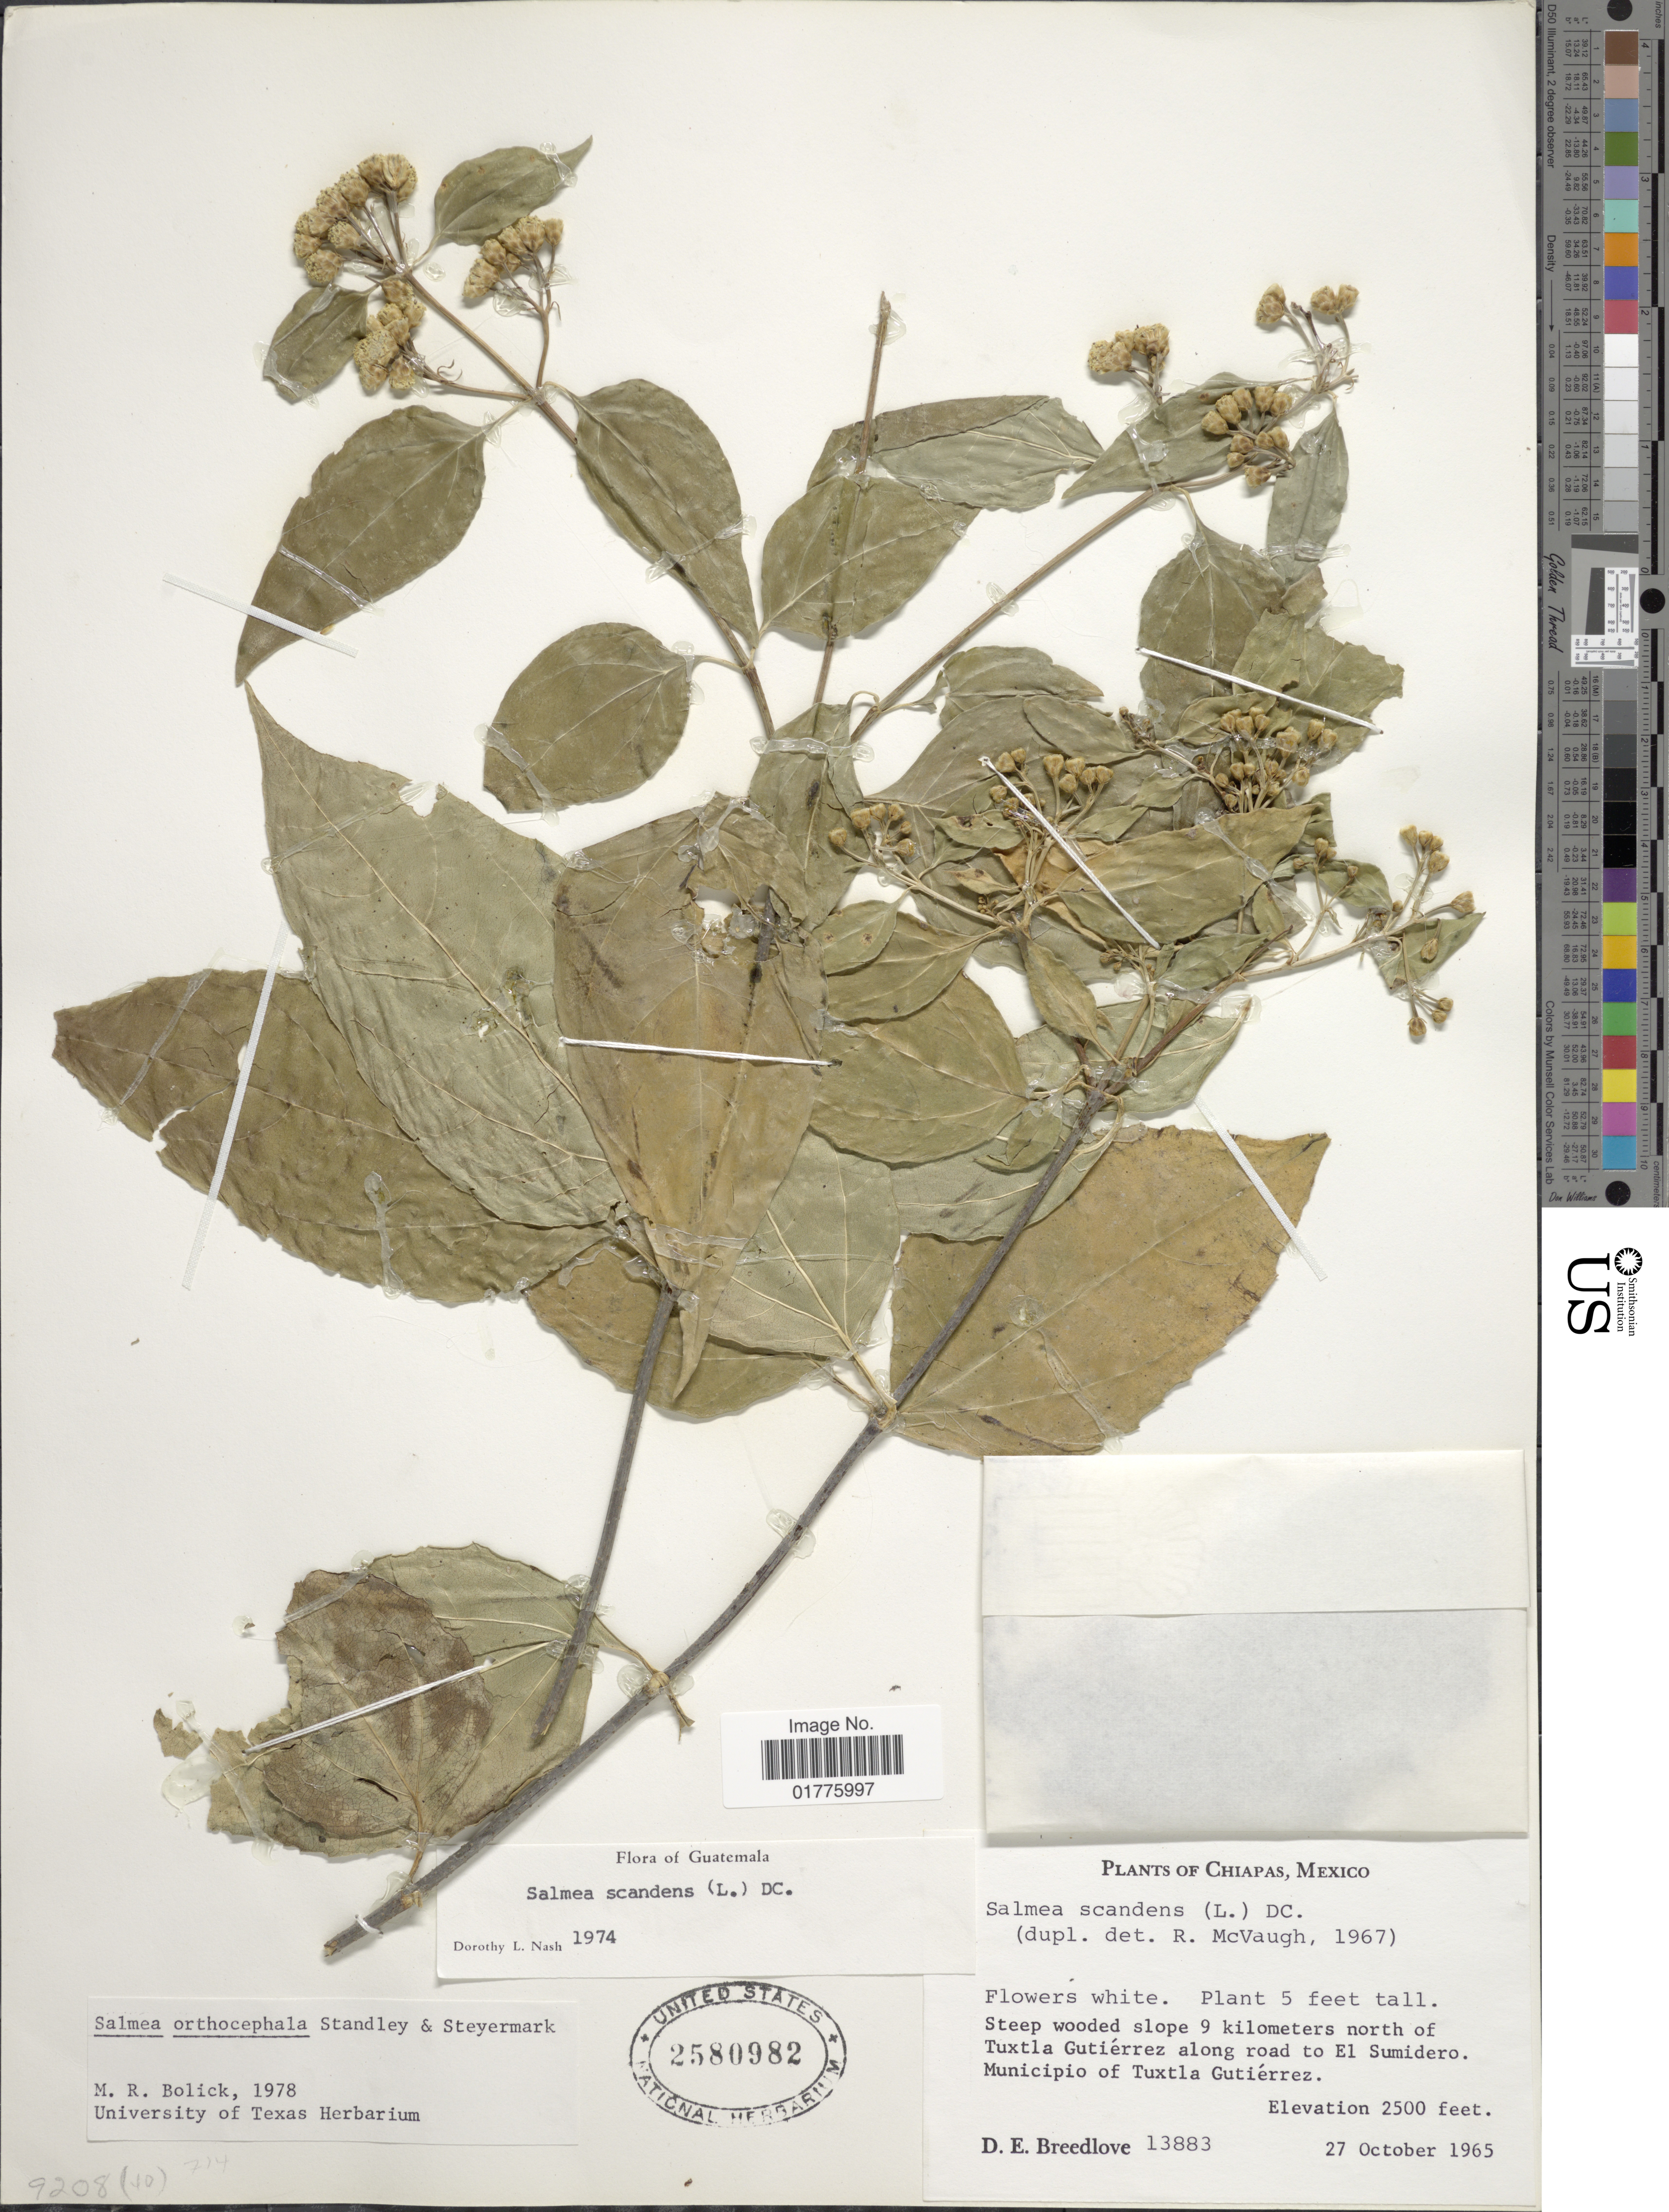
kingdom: Plantae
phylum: Tracheophyta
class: Magnoliopsida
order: Asterales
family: Asteraceae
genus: Salmea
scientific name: Salmea orthocephala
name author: Standl. & Steyerm.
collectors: D. E. Breedlove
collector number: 13883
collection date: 1965-10-27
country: Mexico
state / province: Chiapas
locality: Steep wooded slope 9 kilometers north of Tuxtla Gutierrez along road to El Sumidero, Municipio of Tuxtla Gutierrez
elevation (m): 762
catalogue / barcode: US 2580982